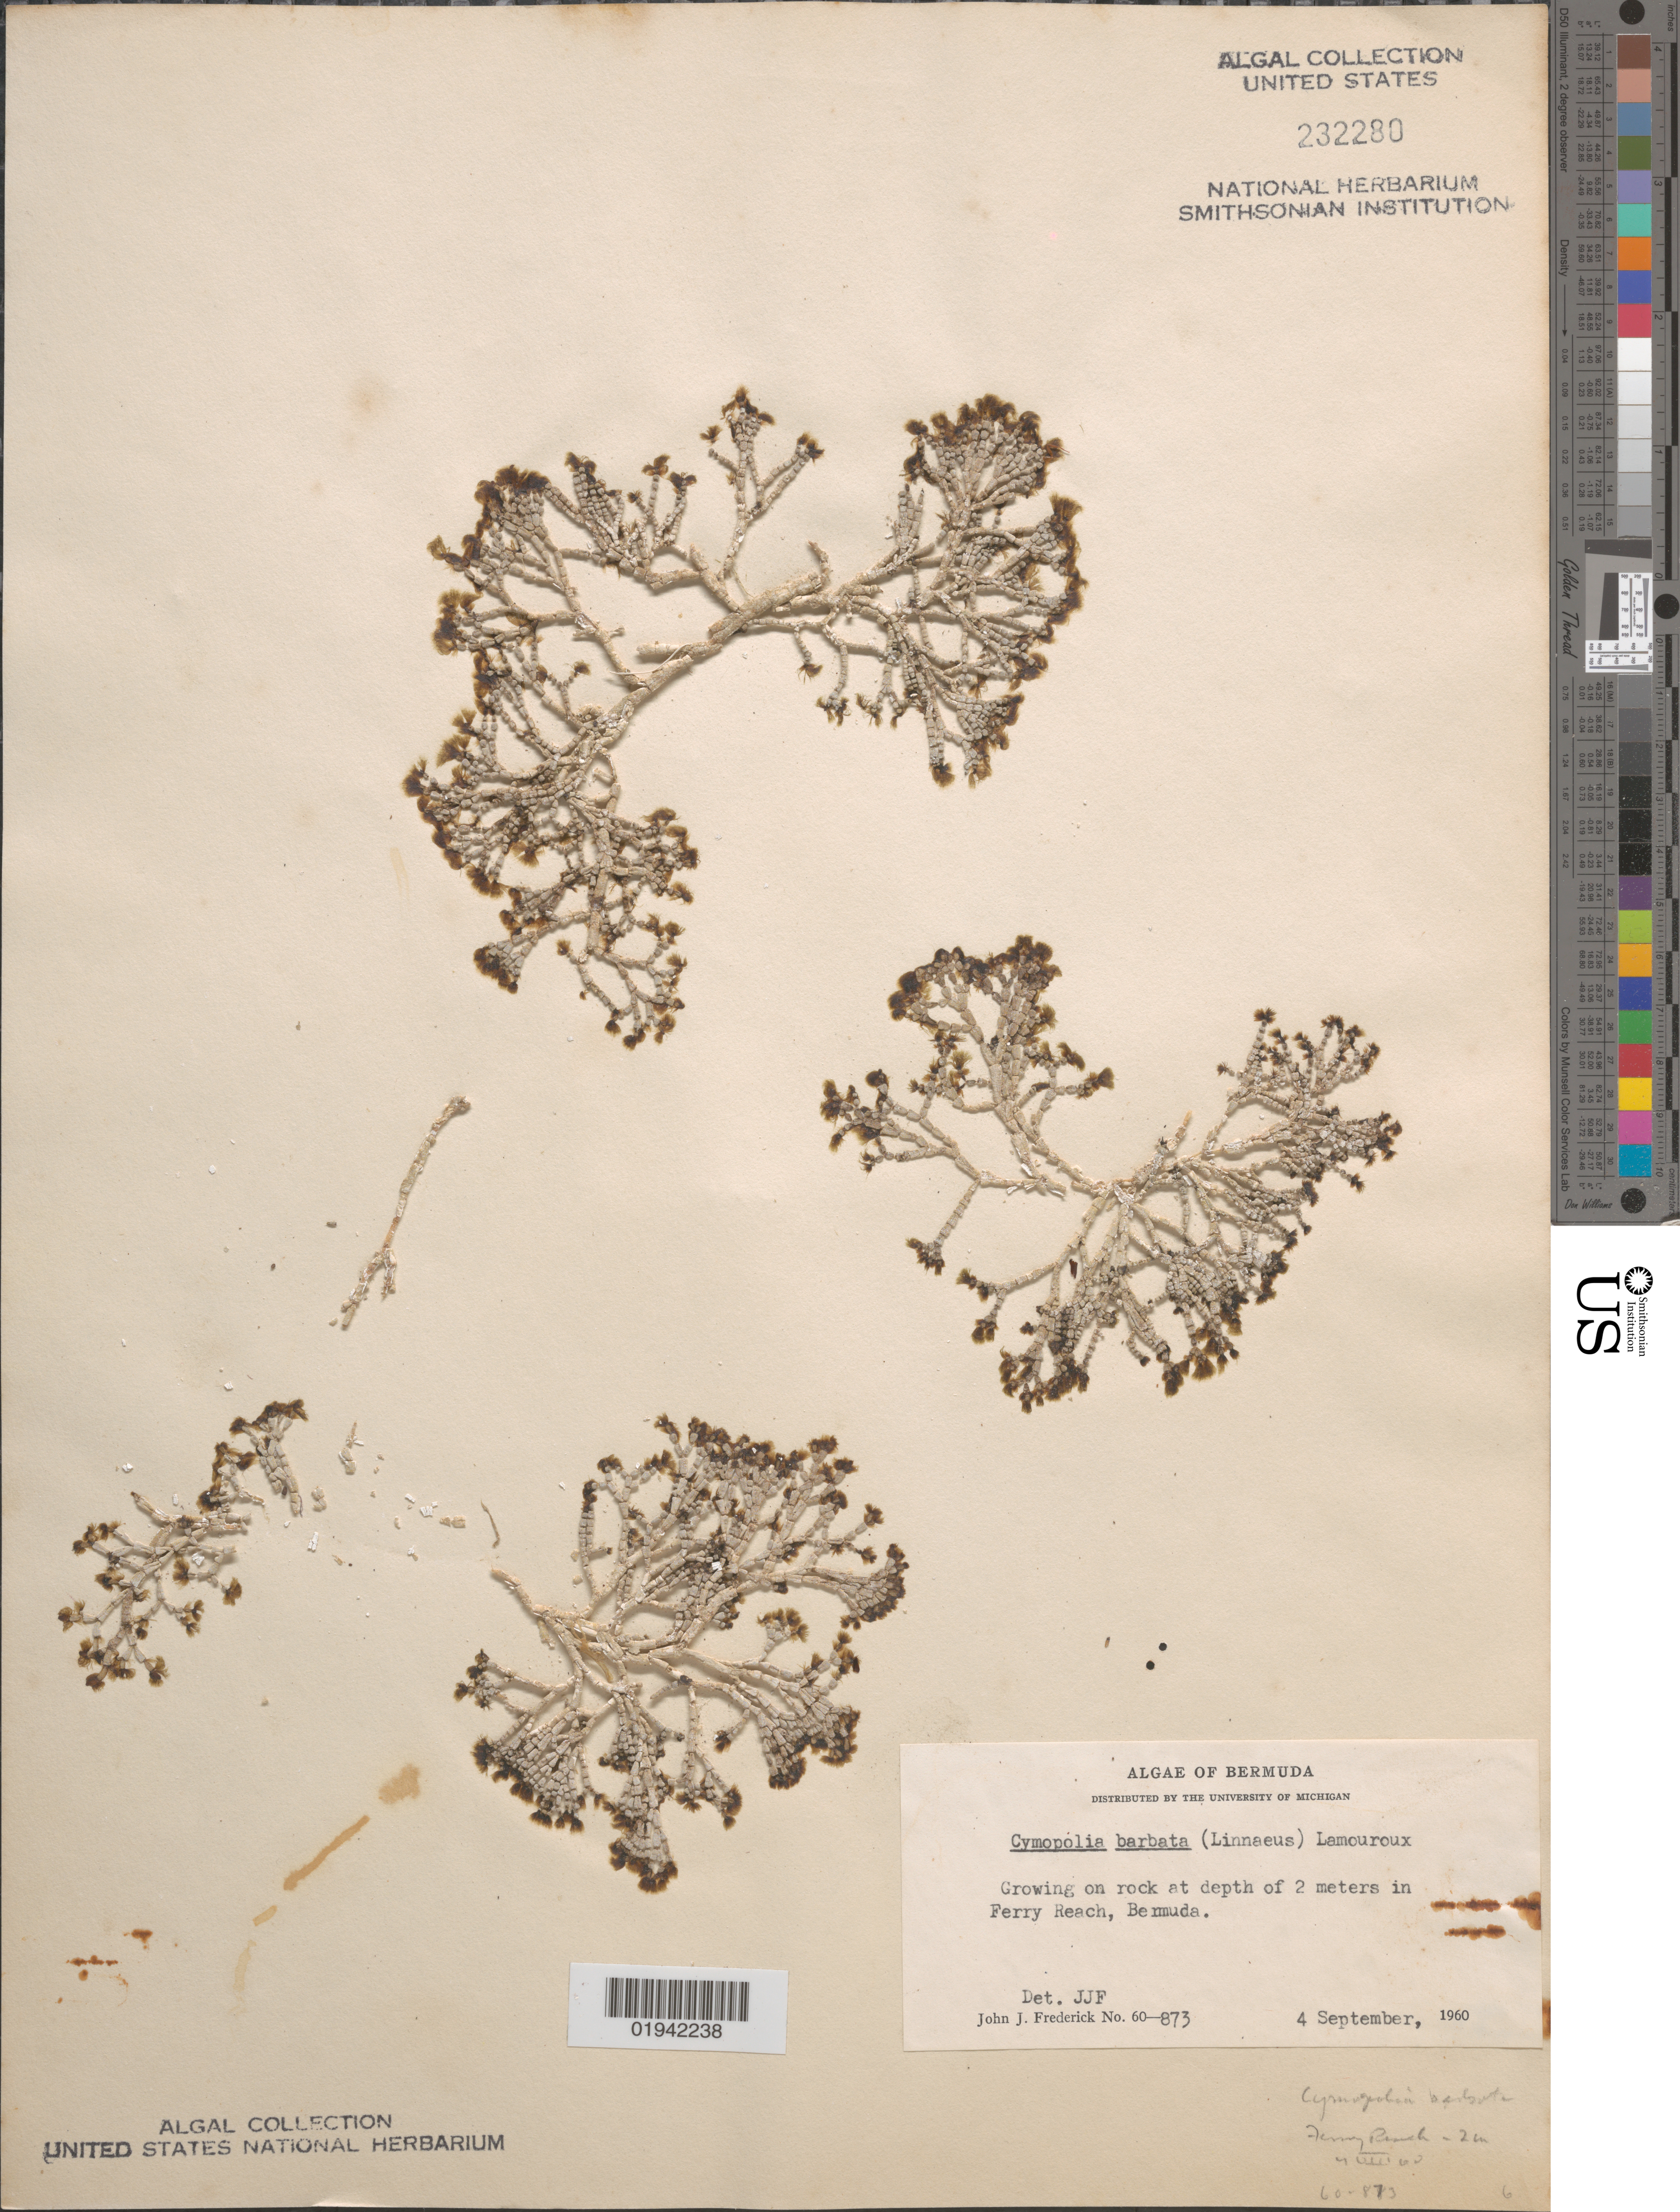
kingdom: Plantae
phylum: Chlorophyta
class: Ulvophyceae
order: Dasycladales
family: Dasycladaceae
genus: Cymopolia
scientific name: Cymopolia barbata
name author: (L.) J.V.Lamouroux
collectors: J. Frederick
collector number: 60-873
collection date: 1960-09-04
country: Bermuda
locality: Growing on rock at depth of 2 meters in Ferry Reach.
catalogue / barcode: US 322280